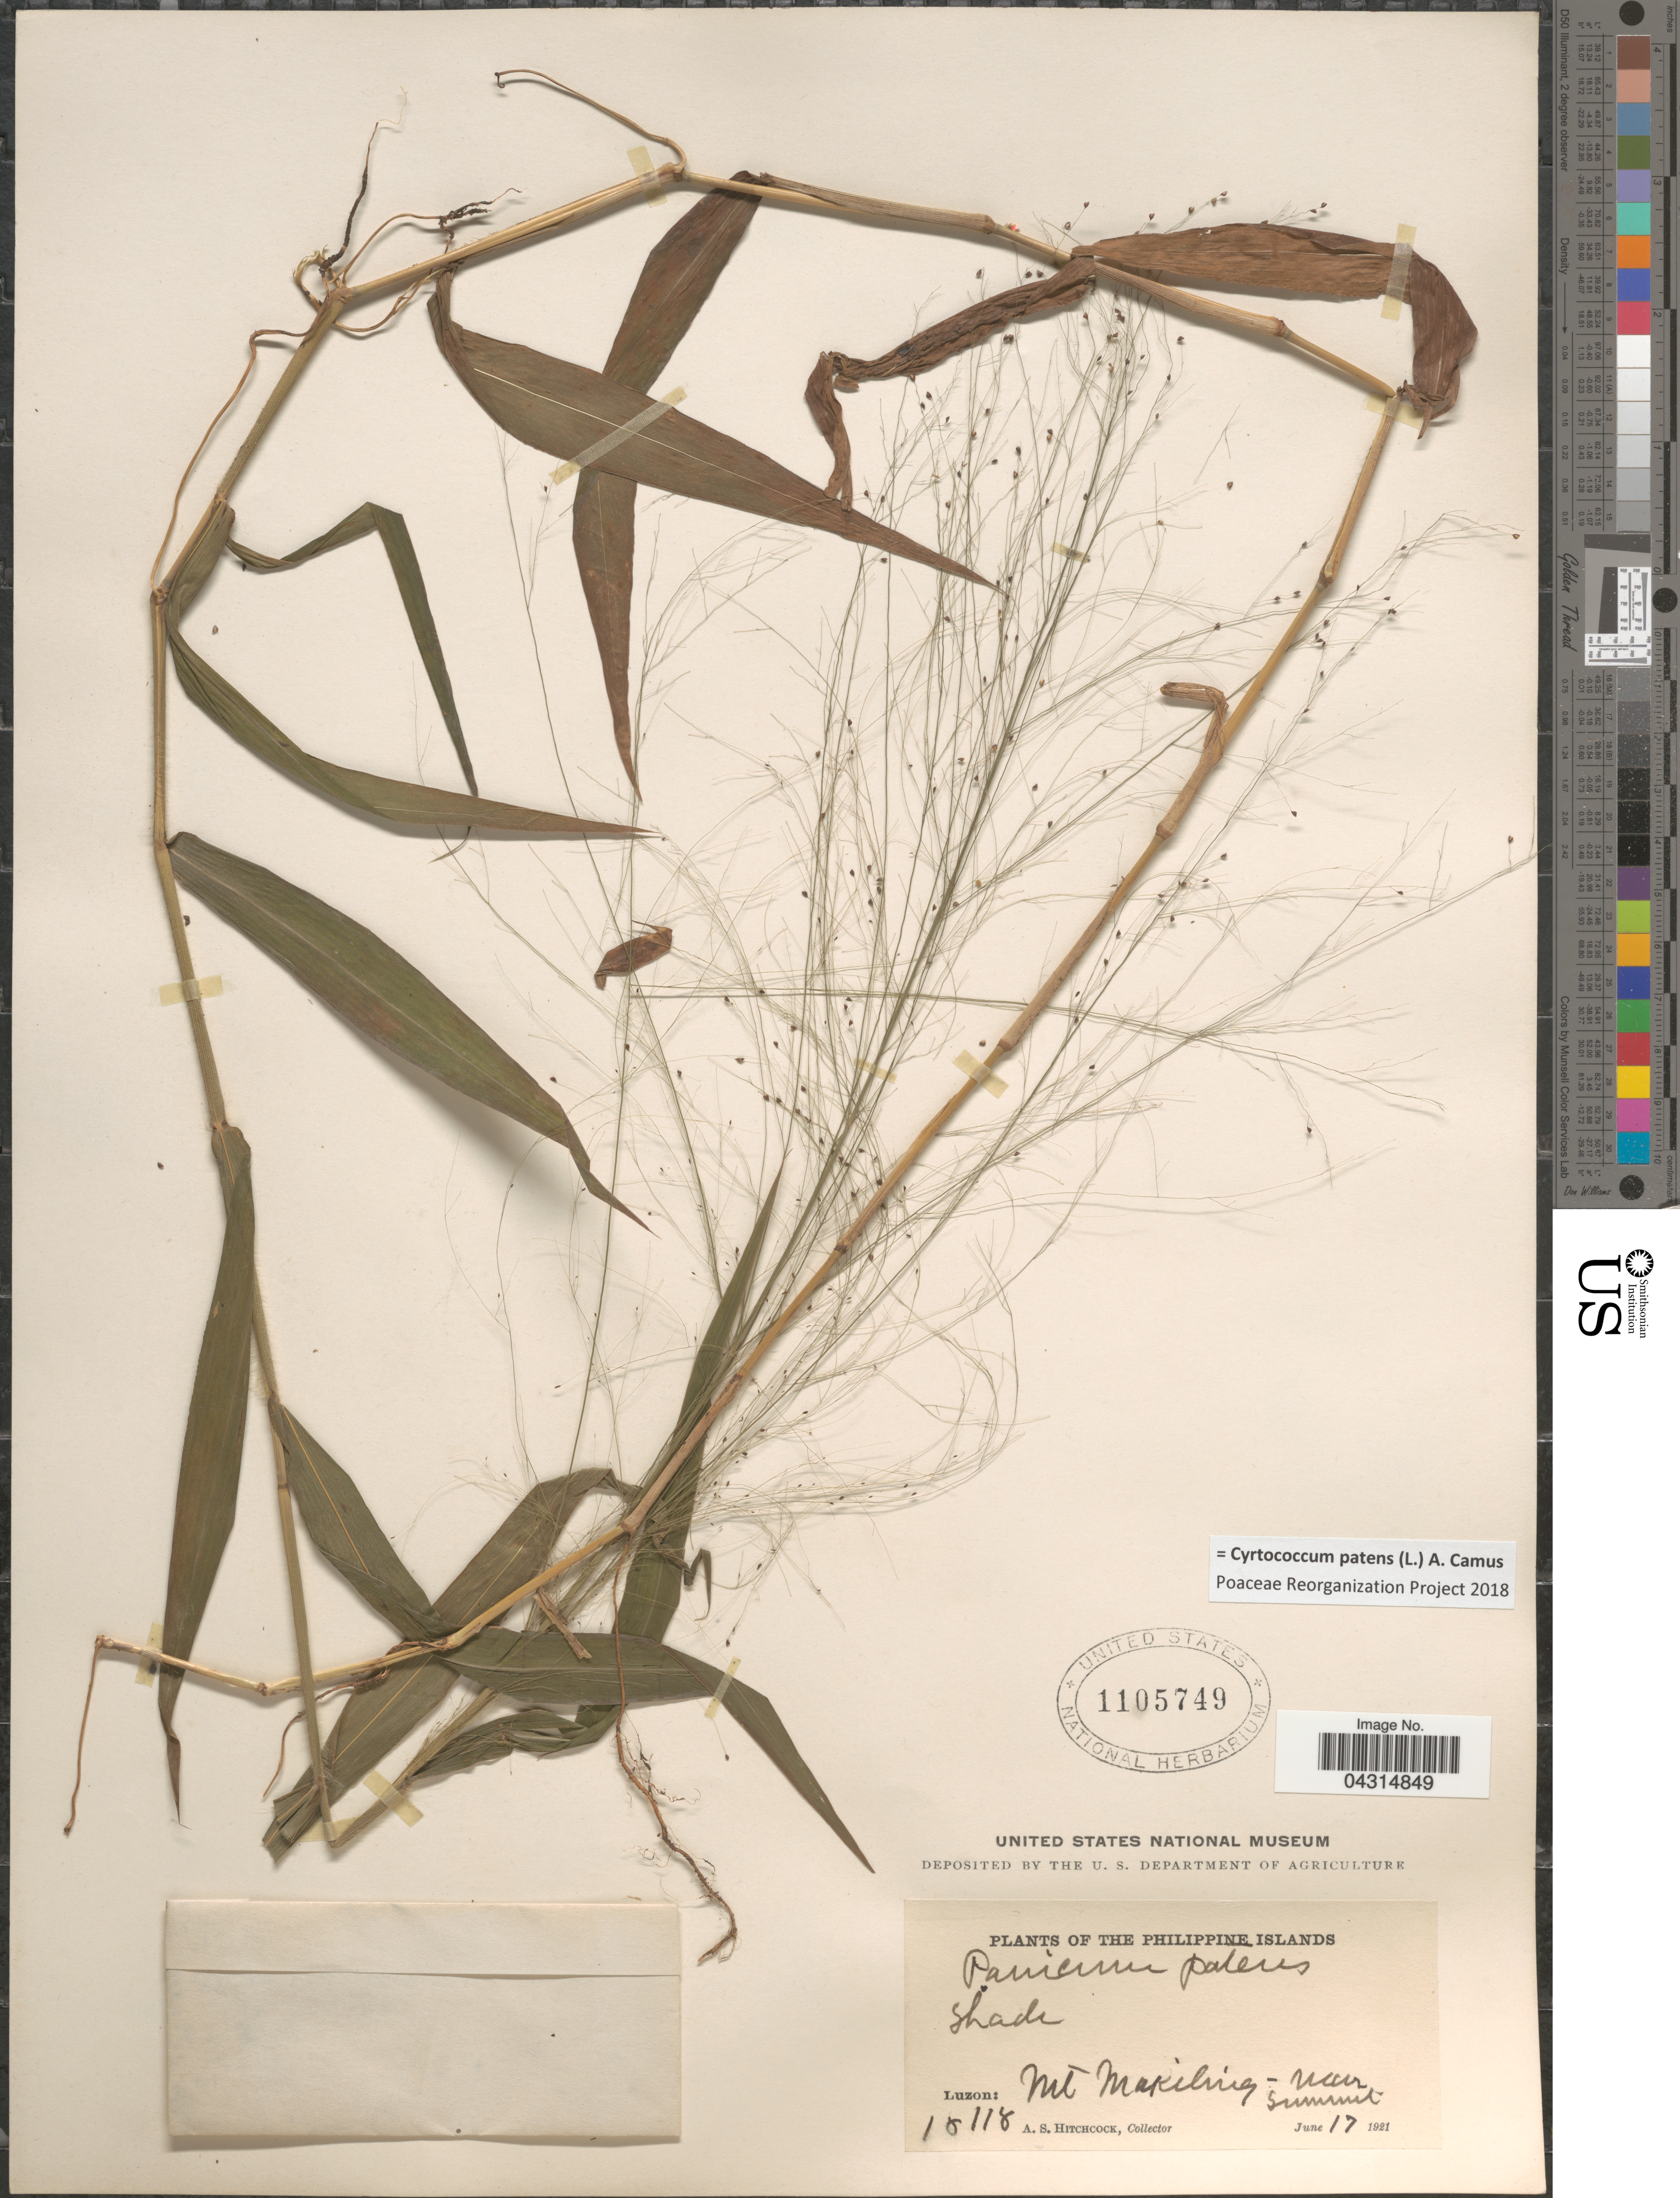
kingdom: Plantae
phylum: Tracheophyta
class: Liliopsida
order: Poales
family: Poaceae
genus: Cyrtococcum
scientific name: Cyrtococcum patens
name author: (L.) A. Camus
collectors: A. S. Hitchcock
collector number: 18118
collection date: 1921-06-17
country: Philippines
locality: Luzon: Mt Makiling - near summit.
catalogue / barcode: US 1105749